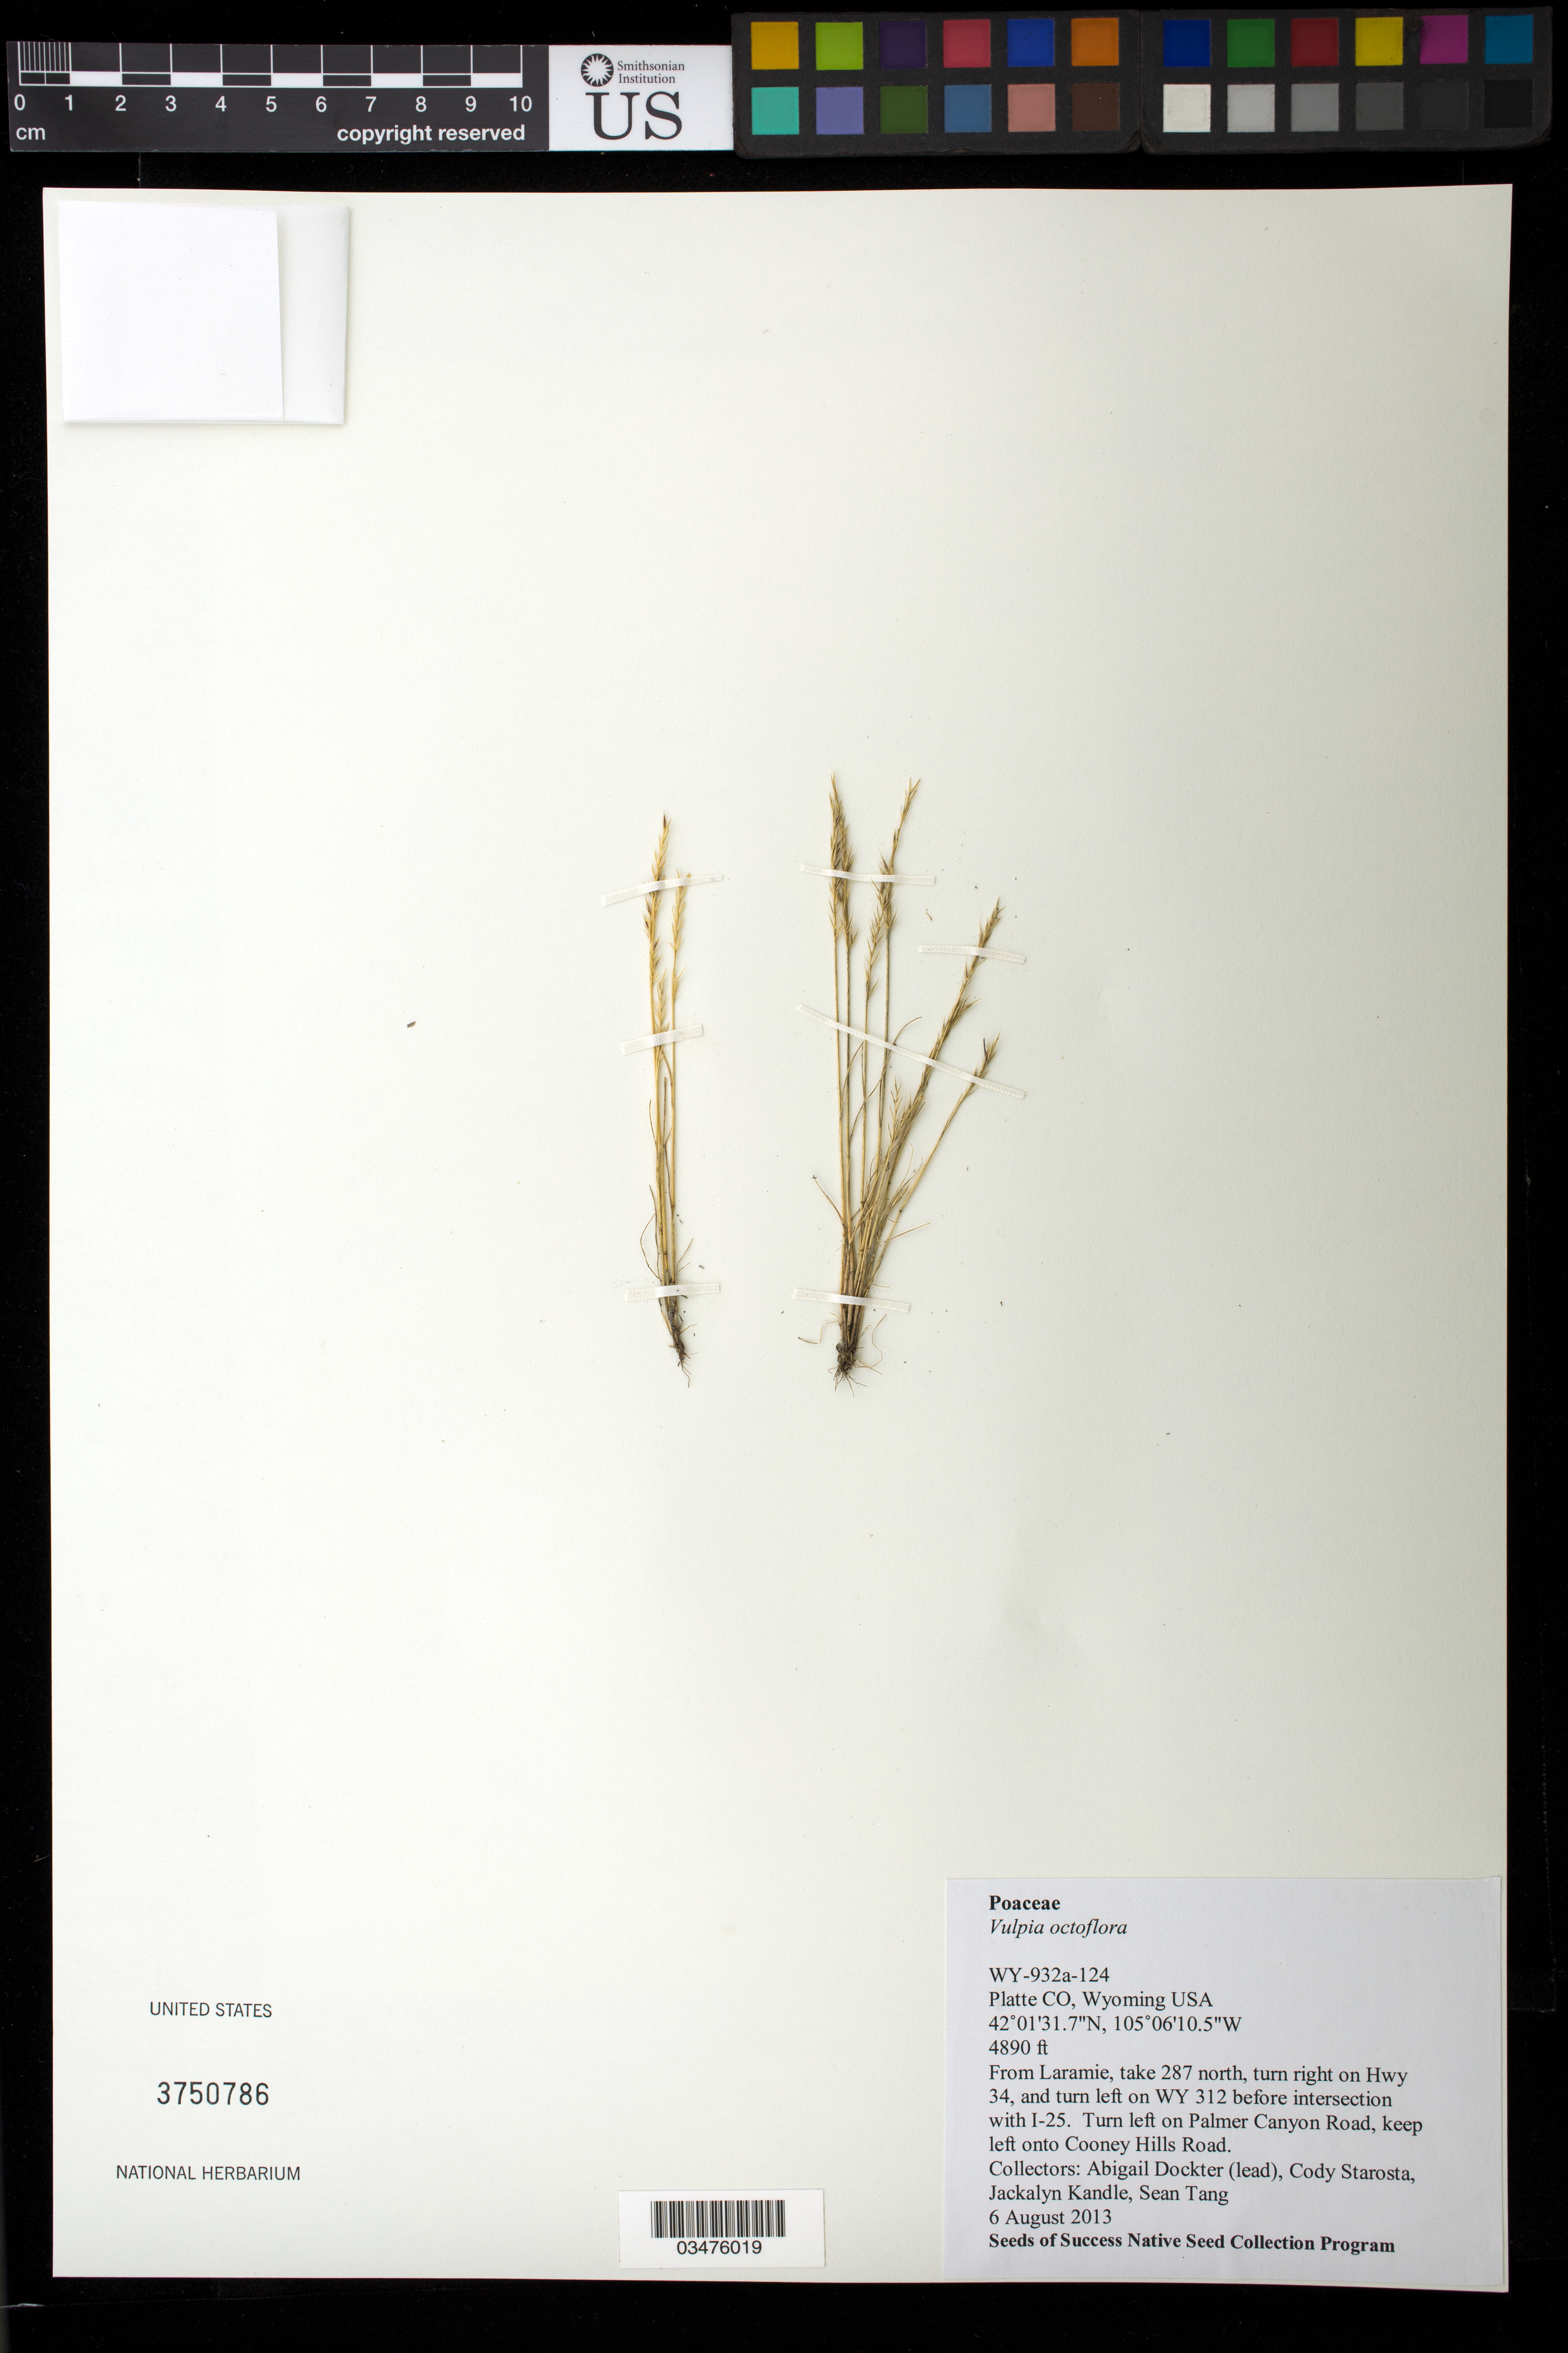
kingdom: Plantae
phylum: Tracheophyta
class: Liliopsida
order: Poales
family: Poaceae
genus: Festuca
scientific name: Festuca octoflora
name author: Walter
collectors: A. Dockter, J. Kandle, C. Starosta & S. Tang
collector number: WY932A-124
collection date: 2013-08-06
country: United States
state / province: Wyoming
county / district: Platte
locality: From Palmer Canyon Road keep left onto Cooney Hills Road.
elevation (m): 1490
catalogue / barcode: US 3750786